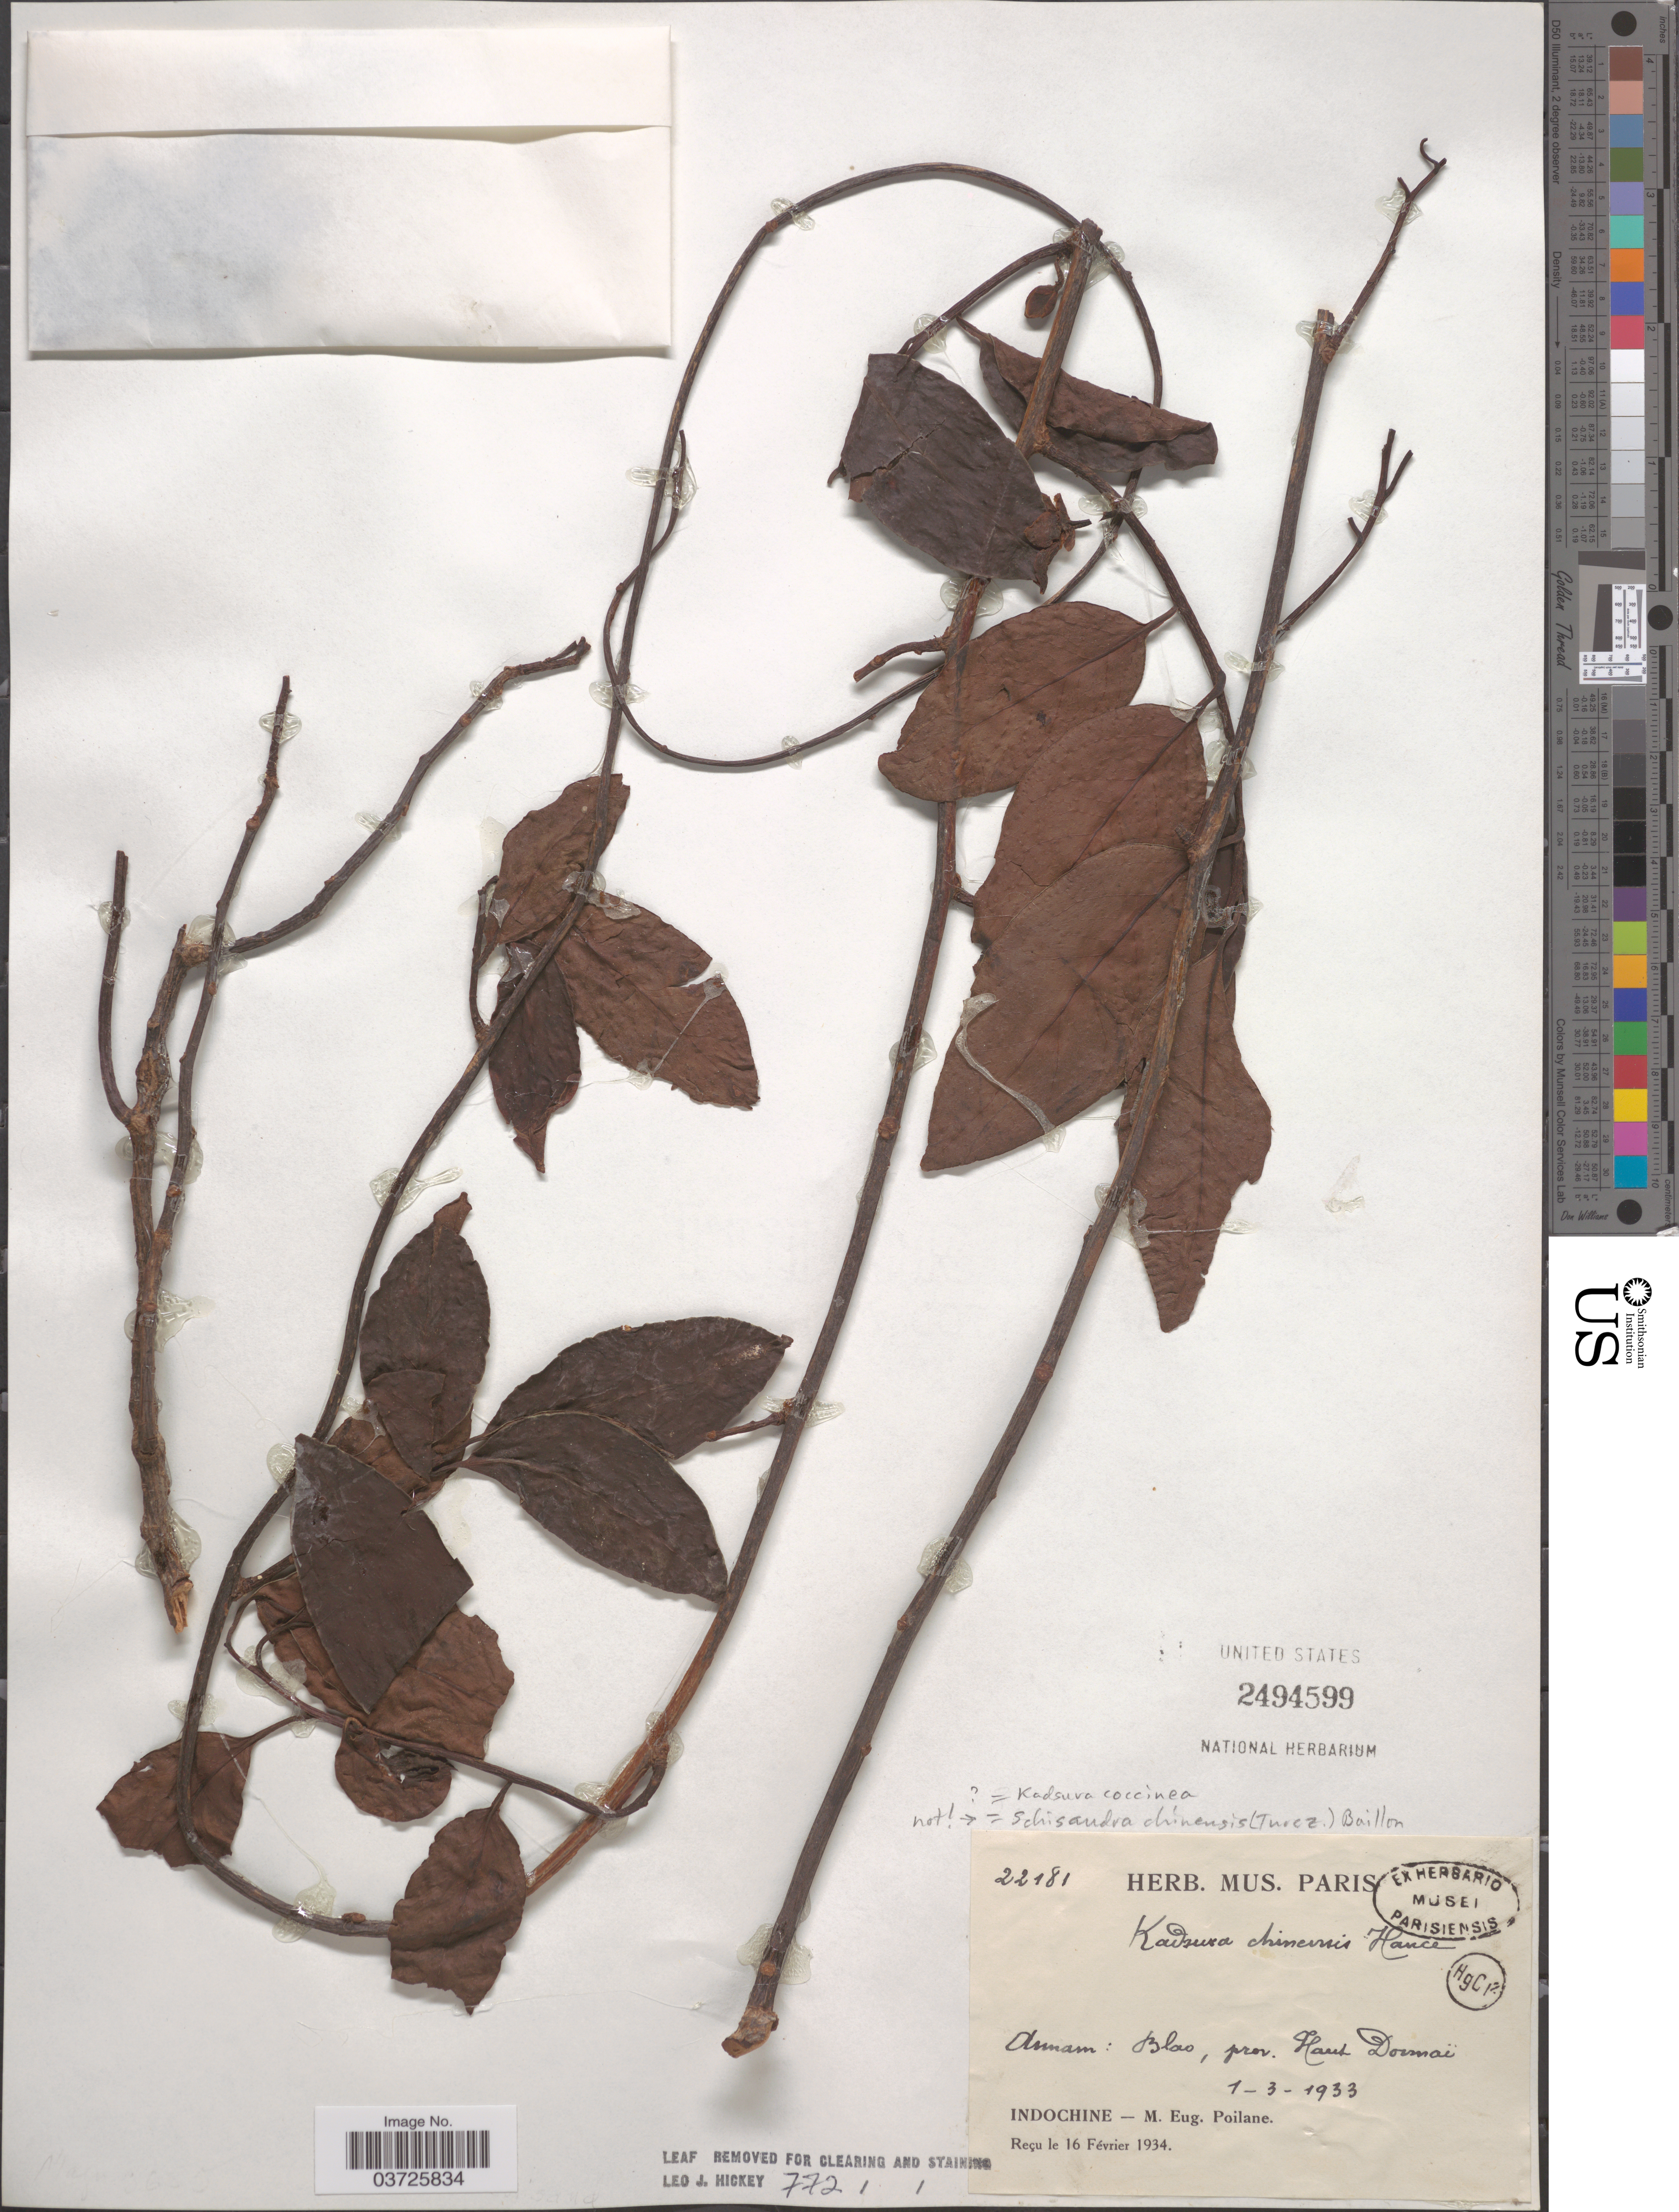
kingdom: Plantae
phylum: Tracheophyta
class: Magnoliopsida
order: Austrobaileyales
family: Schisandraceae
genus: Kadsura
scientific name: Kadsura coccinea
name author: (Lem.) A.C. Sm.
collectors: M. Poilane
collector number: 22181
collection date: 1933-03-01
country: Vietnam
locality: Annam: Blao, prov. Haut Donnaï. Indochine.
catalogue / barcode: US 2494599